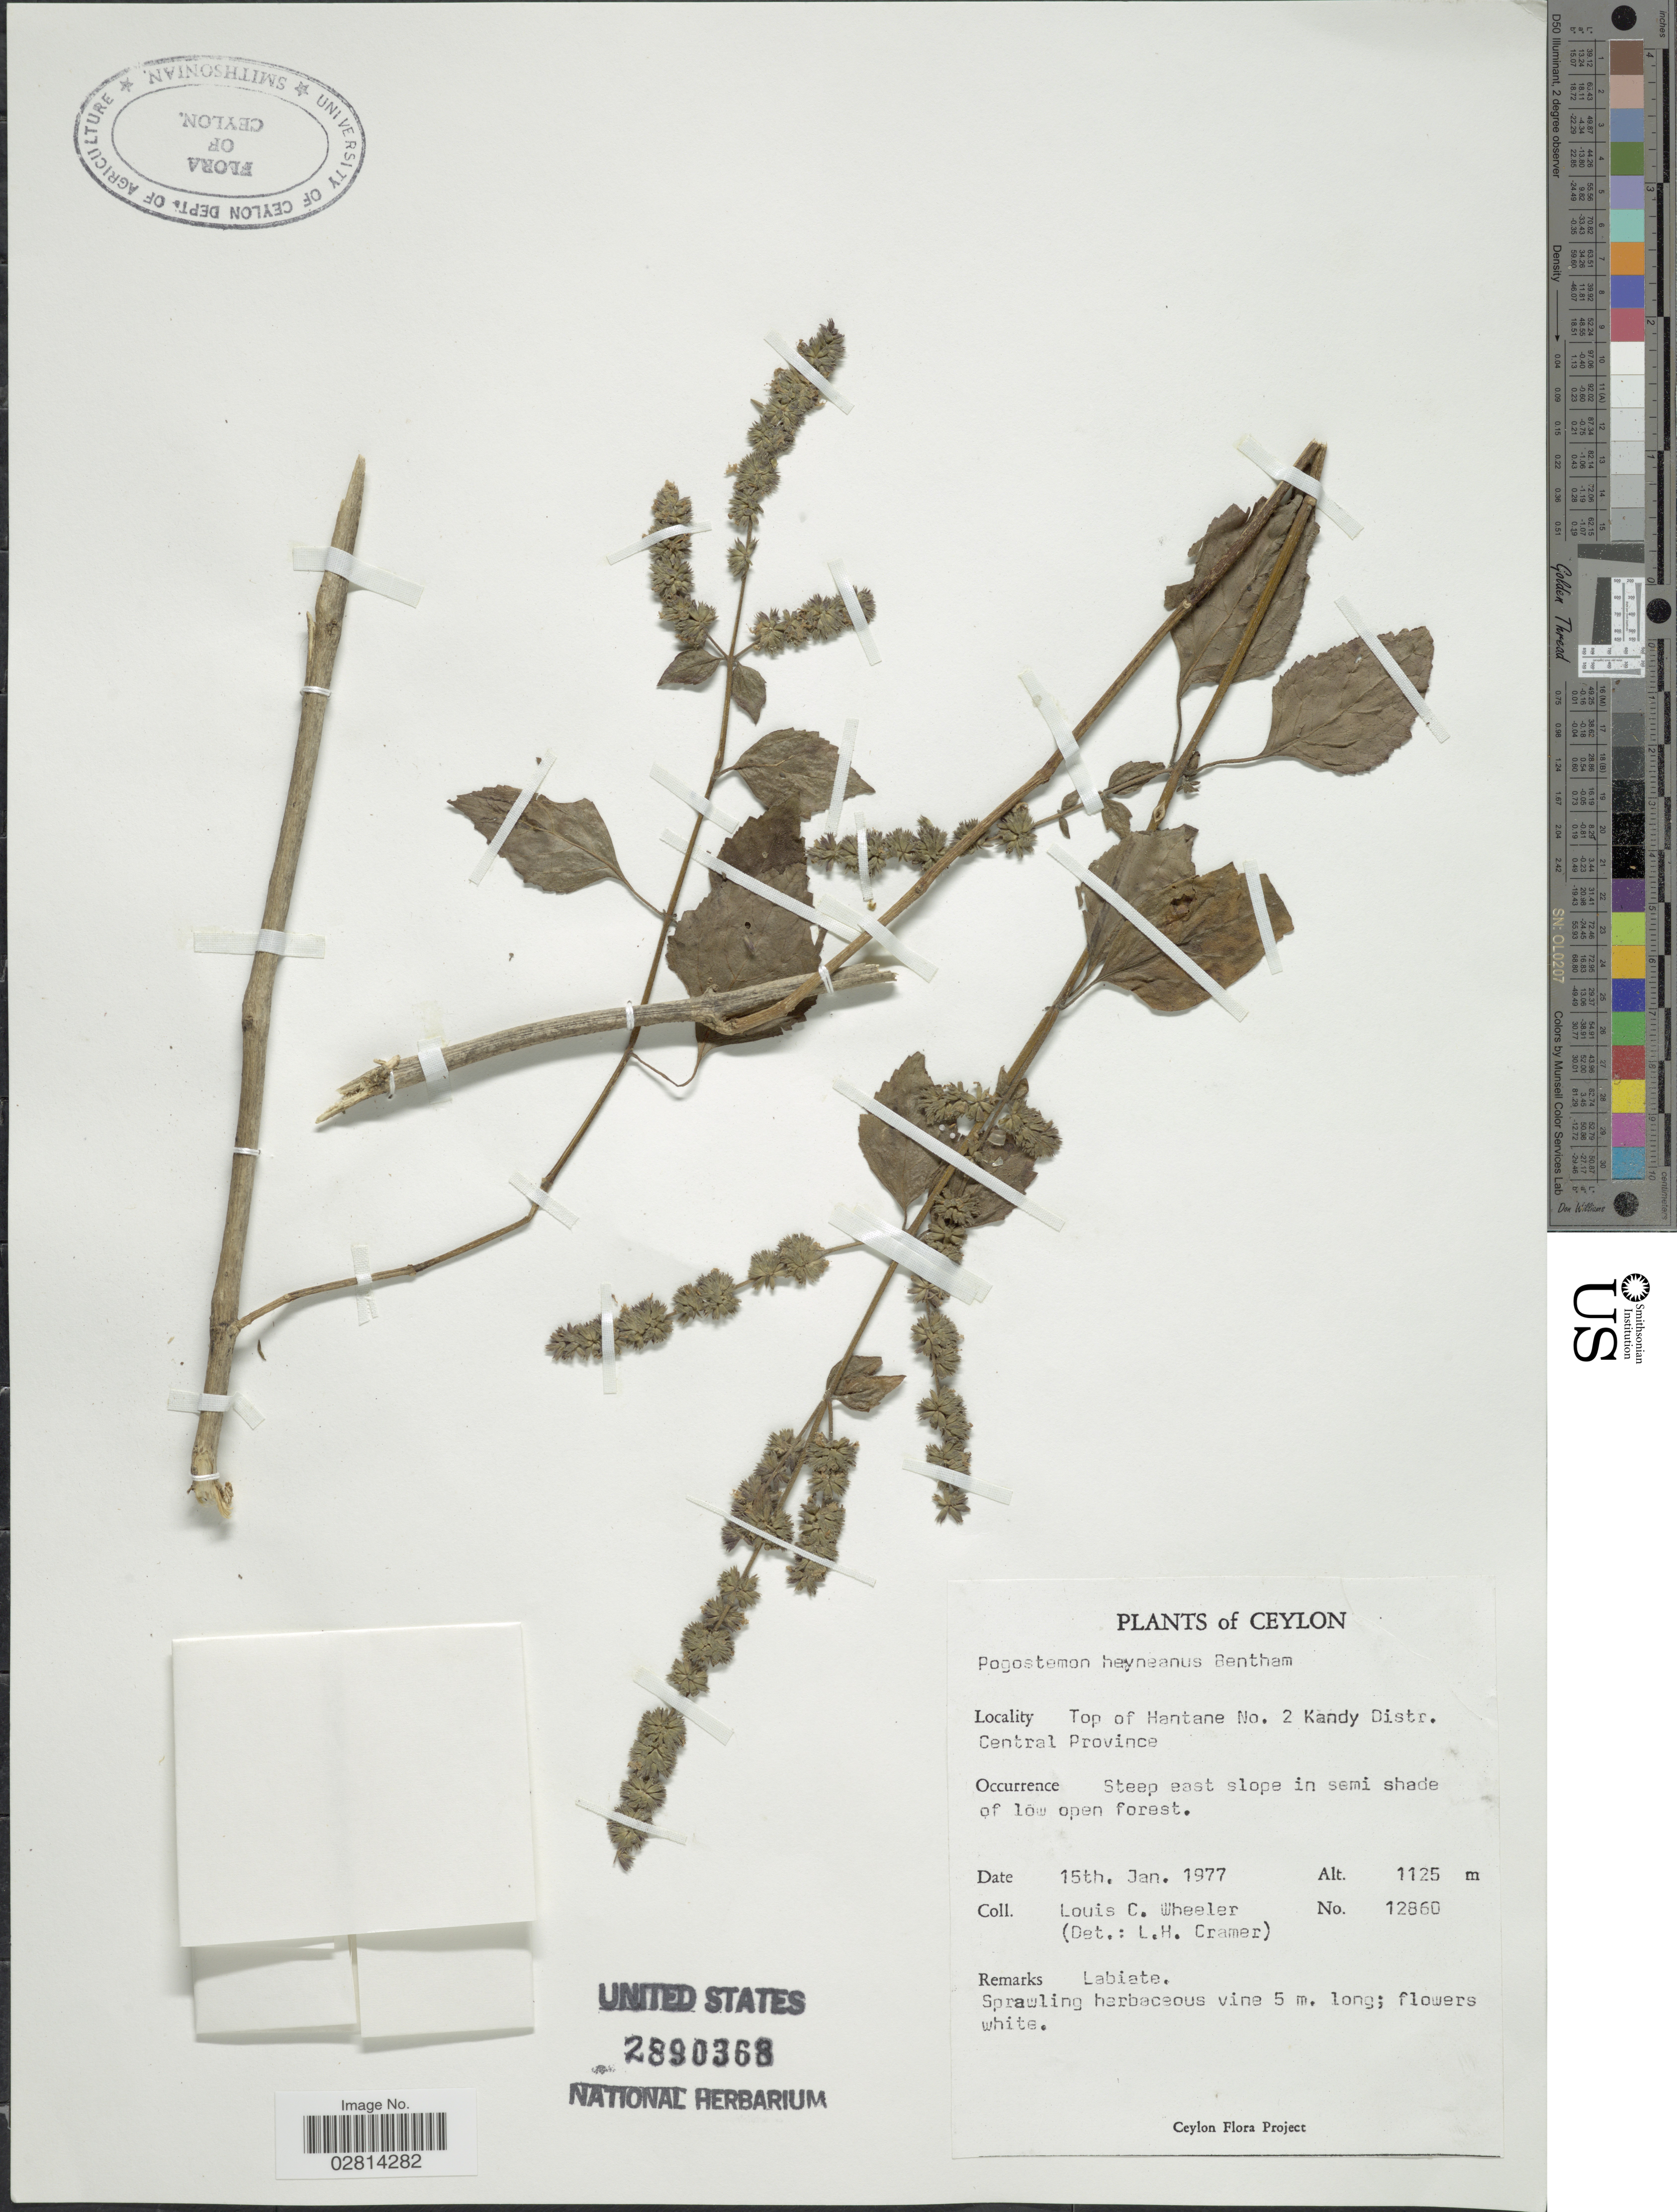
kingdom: Plantae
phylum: Tracheophyta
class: Magnoliopsida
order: Lamiales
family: Lamiaceae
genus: Pogostemon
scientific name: Pogostemon heyneanus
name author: Benth.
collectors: L. C. Wheeler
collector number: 12860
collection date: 1977-01-15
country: Sri Lanka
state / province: Central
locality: Ceylon. Top of Hantane No. 2 Kandy Distr.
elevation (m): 1125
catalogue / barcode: US 2890368